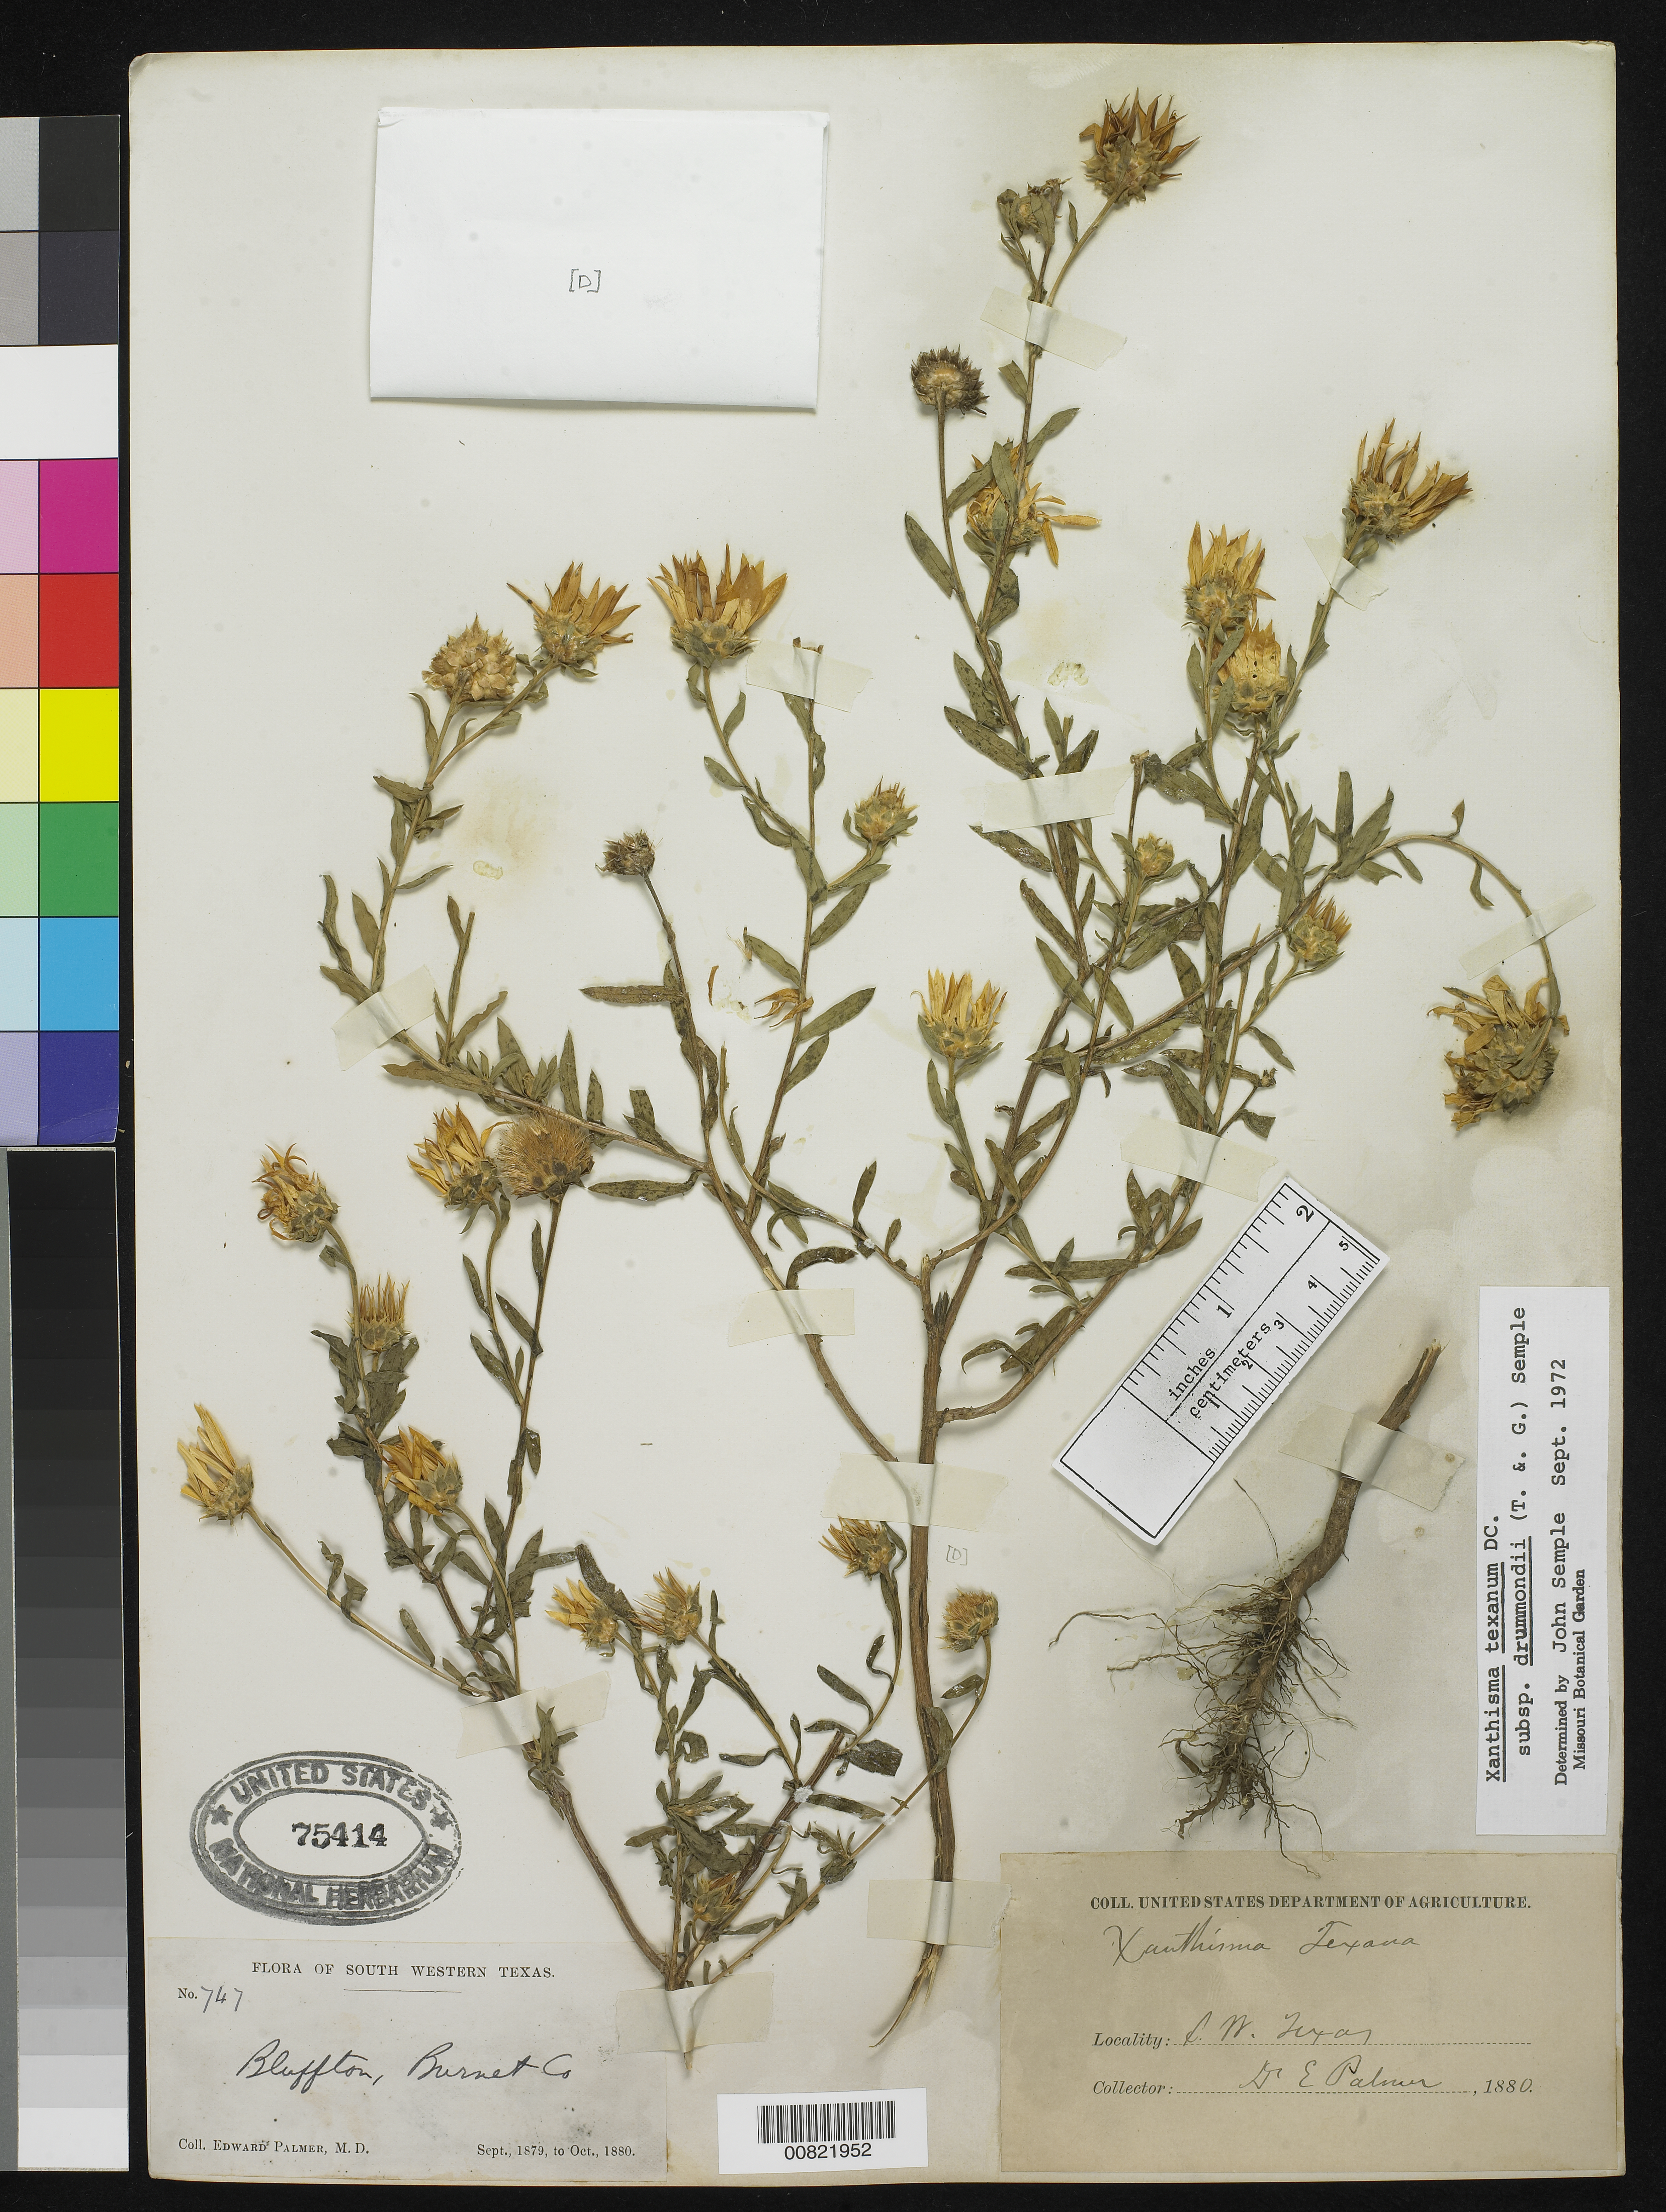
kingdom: Plantae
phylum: Tracheophyta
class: Magnoliopsida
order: Asterales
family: Asteraceae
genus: Xanthisma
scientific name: Xanthisma texanum subsp. drummondii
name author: (Torr. & A. Gray) Semple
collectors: E. Palmer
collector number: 747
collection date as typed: Sep 1879 to -- Oct 1880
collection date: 1879-09/1880-10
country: United States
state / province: Texas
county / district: Burnet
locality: Bluffton, Burnet County, S. W. Texas.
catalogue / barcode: US 75414